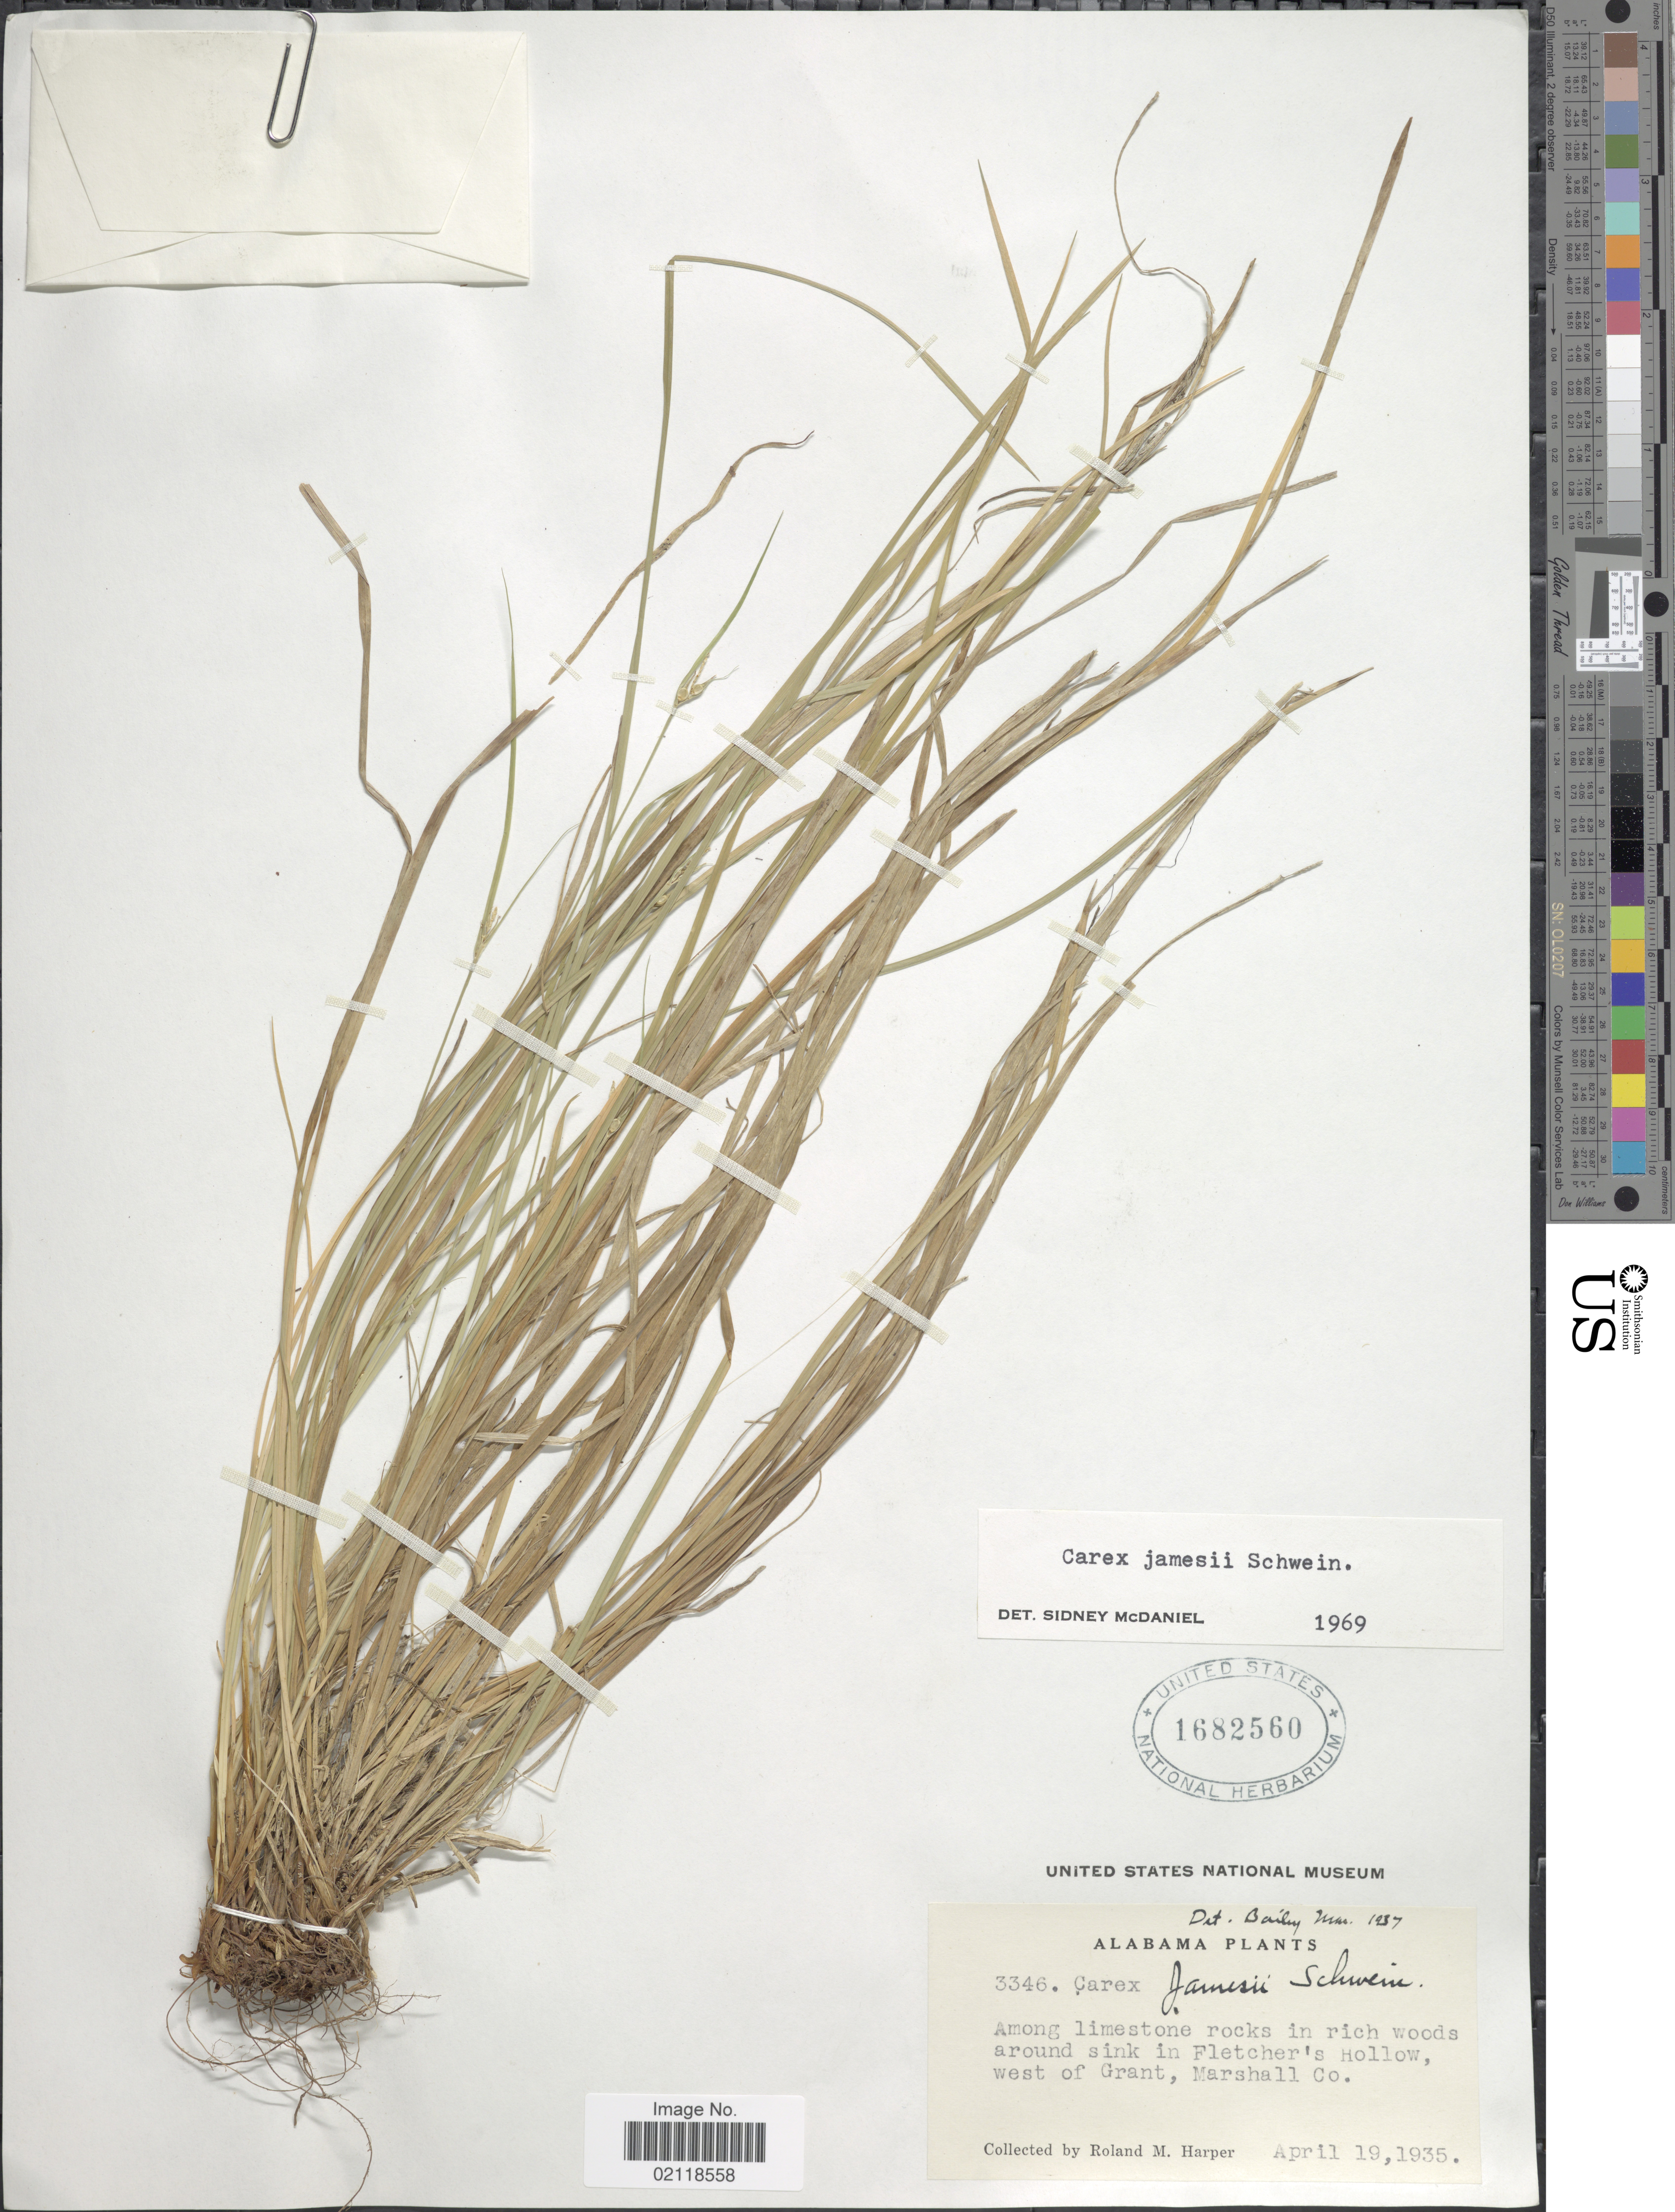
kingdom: Plantae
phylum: Tracheophyta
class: Liliopsida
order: Poales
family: Cyperaceae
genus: Carex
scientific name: Carex jamesii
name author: Schwein.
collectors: R. M. Harper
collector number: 3346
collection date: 1935-04-19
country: United States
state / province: Alabama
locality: Among limestone rocks in rich woods around sink in Fletcher's Hollow, west of Grant, Marshall Co.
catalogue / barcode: US 1682560